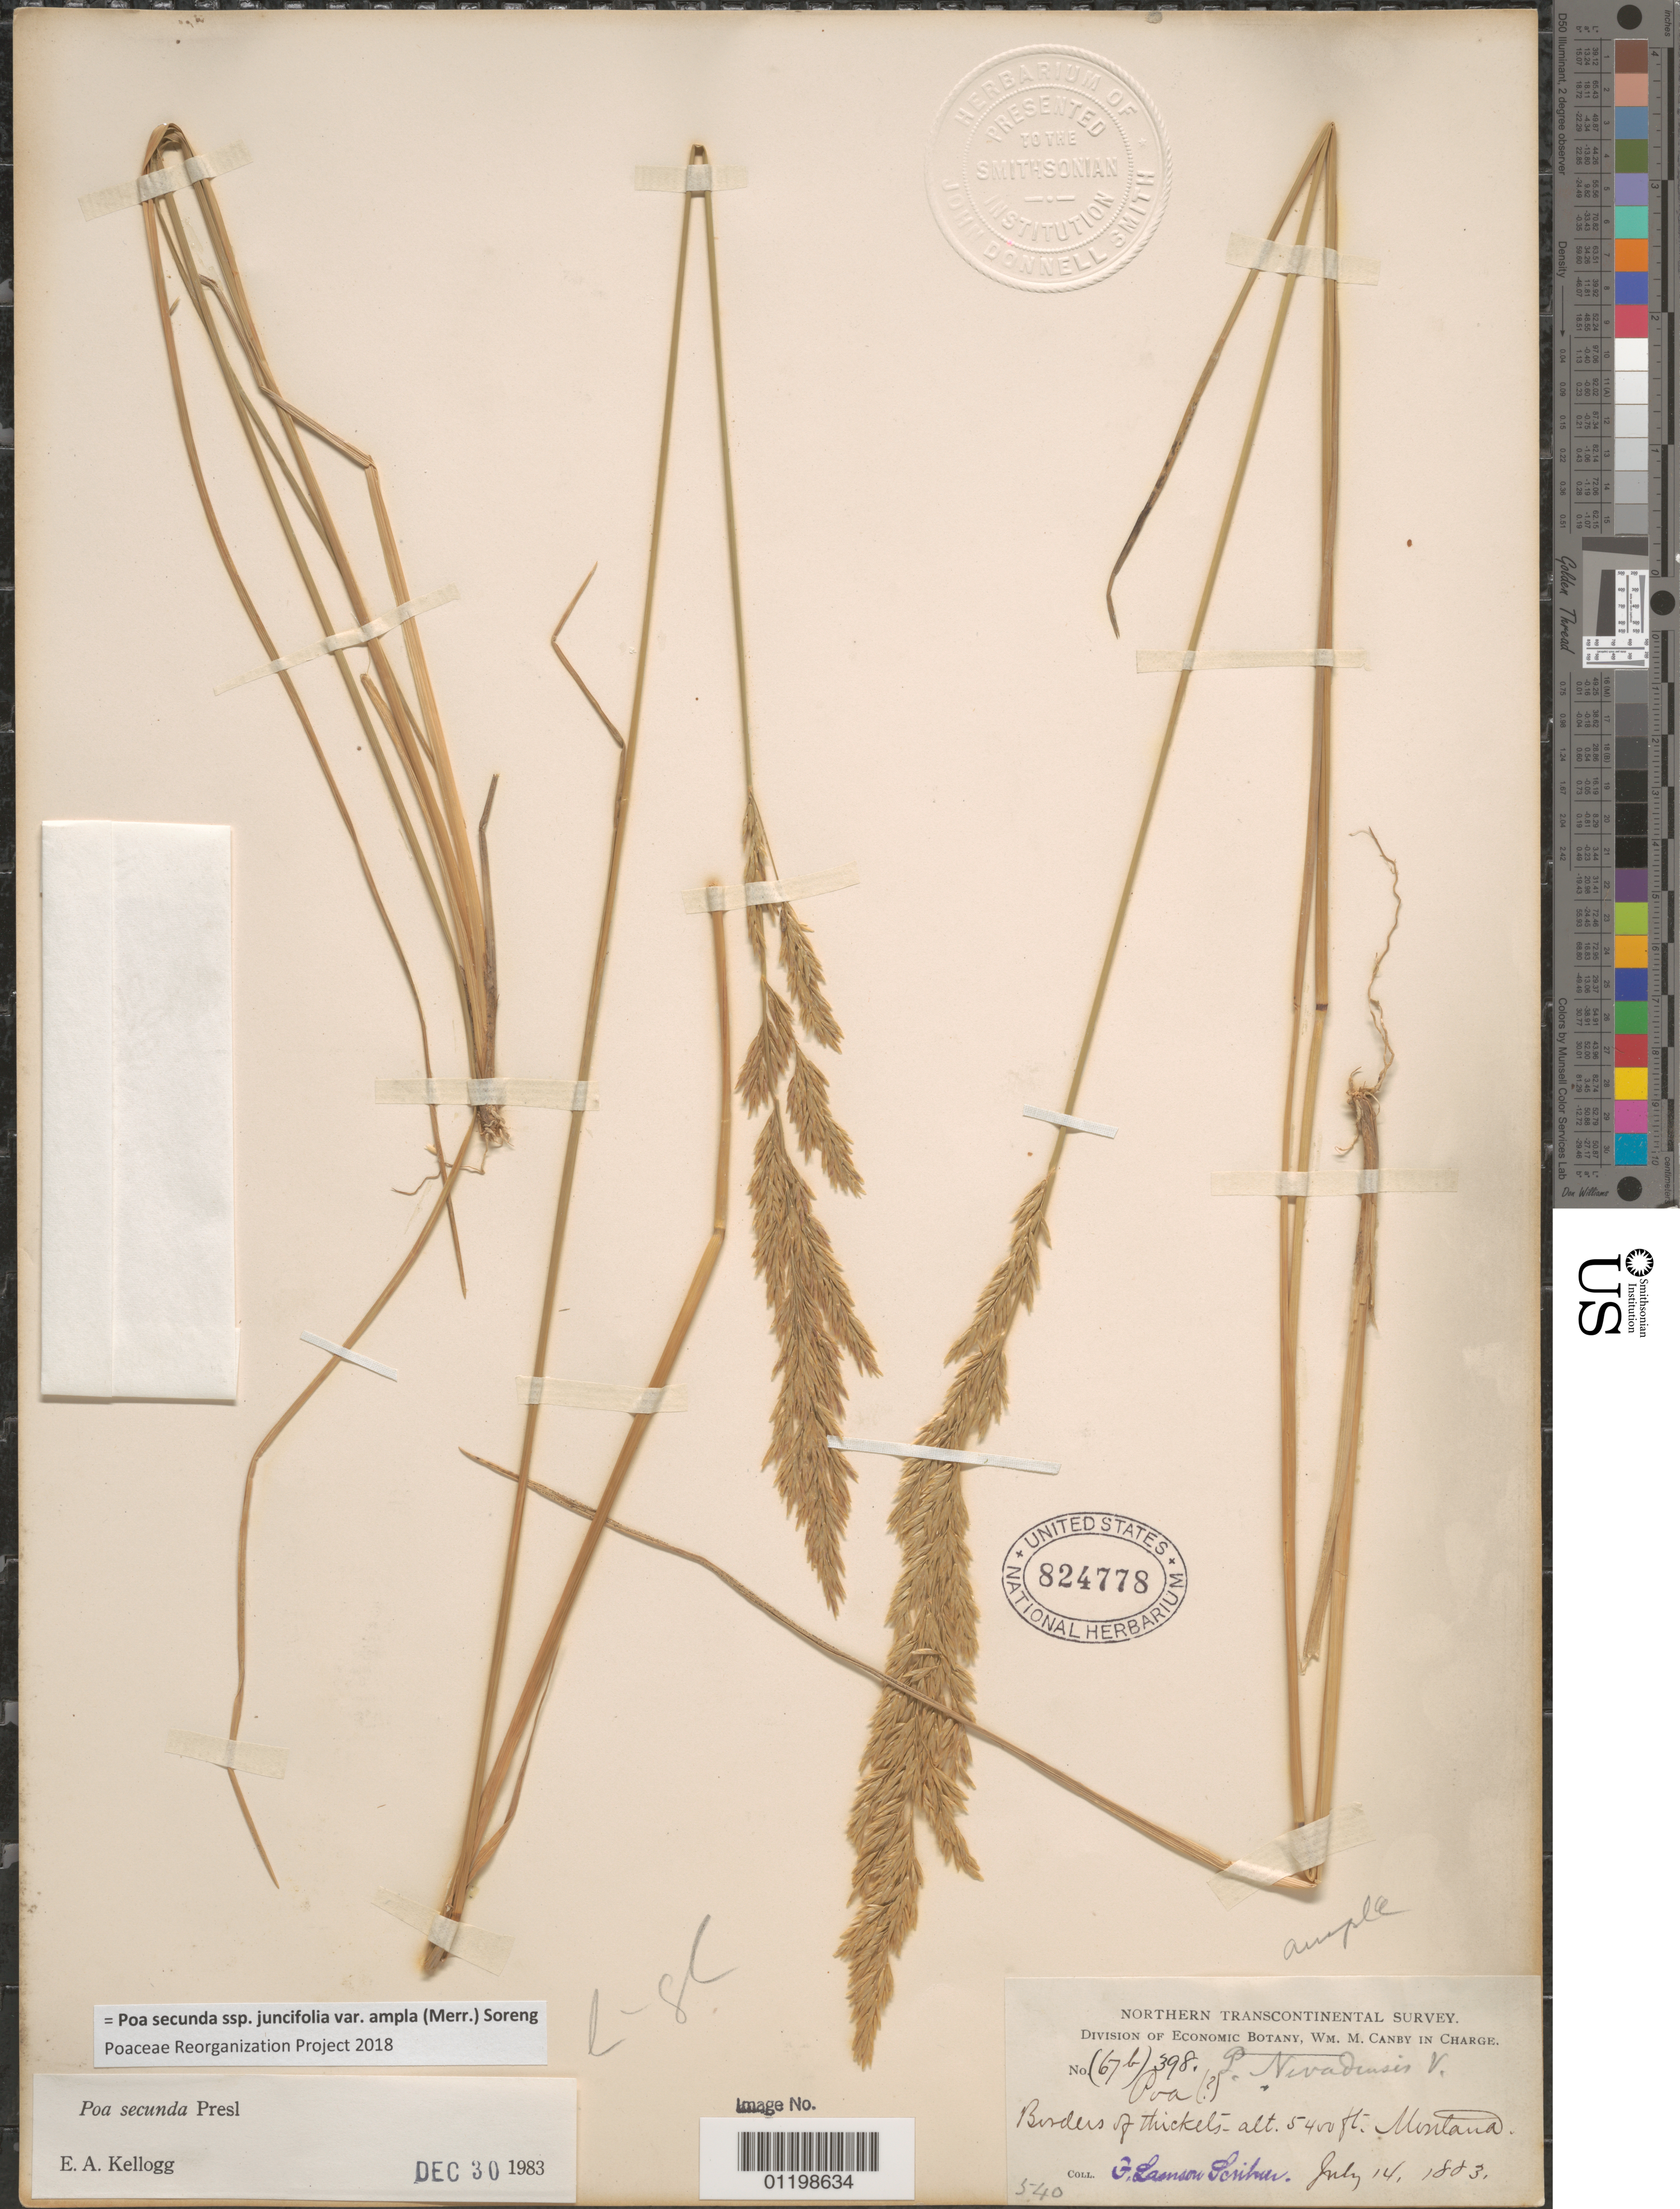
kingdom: Plantae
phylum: Tracheophyta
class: Liliopsida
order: Poales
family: Poaceae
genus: Poa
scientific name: Poa secunda subsp. juncifolia var. ampla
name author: (Merr.) Soreng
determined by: Poaceae Reorganization Project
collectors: F. L. Scribner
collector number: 398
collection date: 1883-07-14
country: United States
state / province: Montana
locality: Border of thickets.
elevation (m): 1646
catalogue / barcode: US 824778